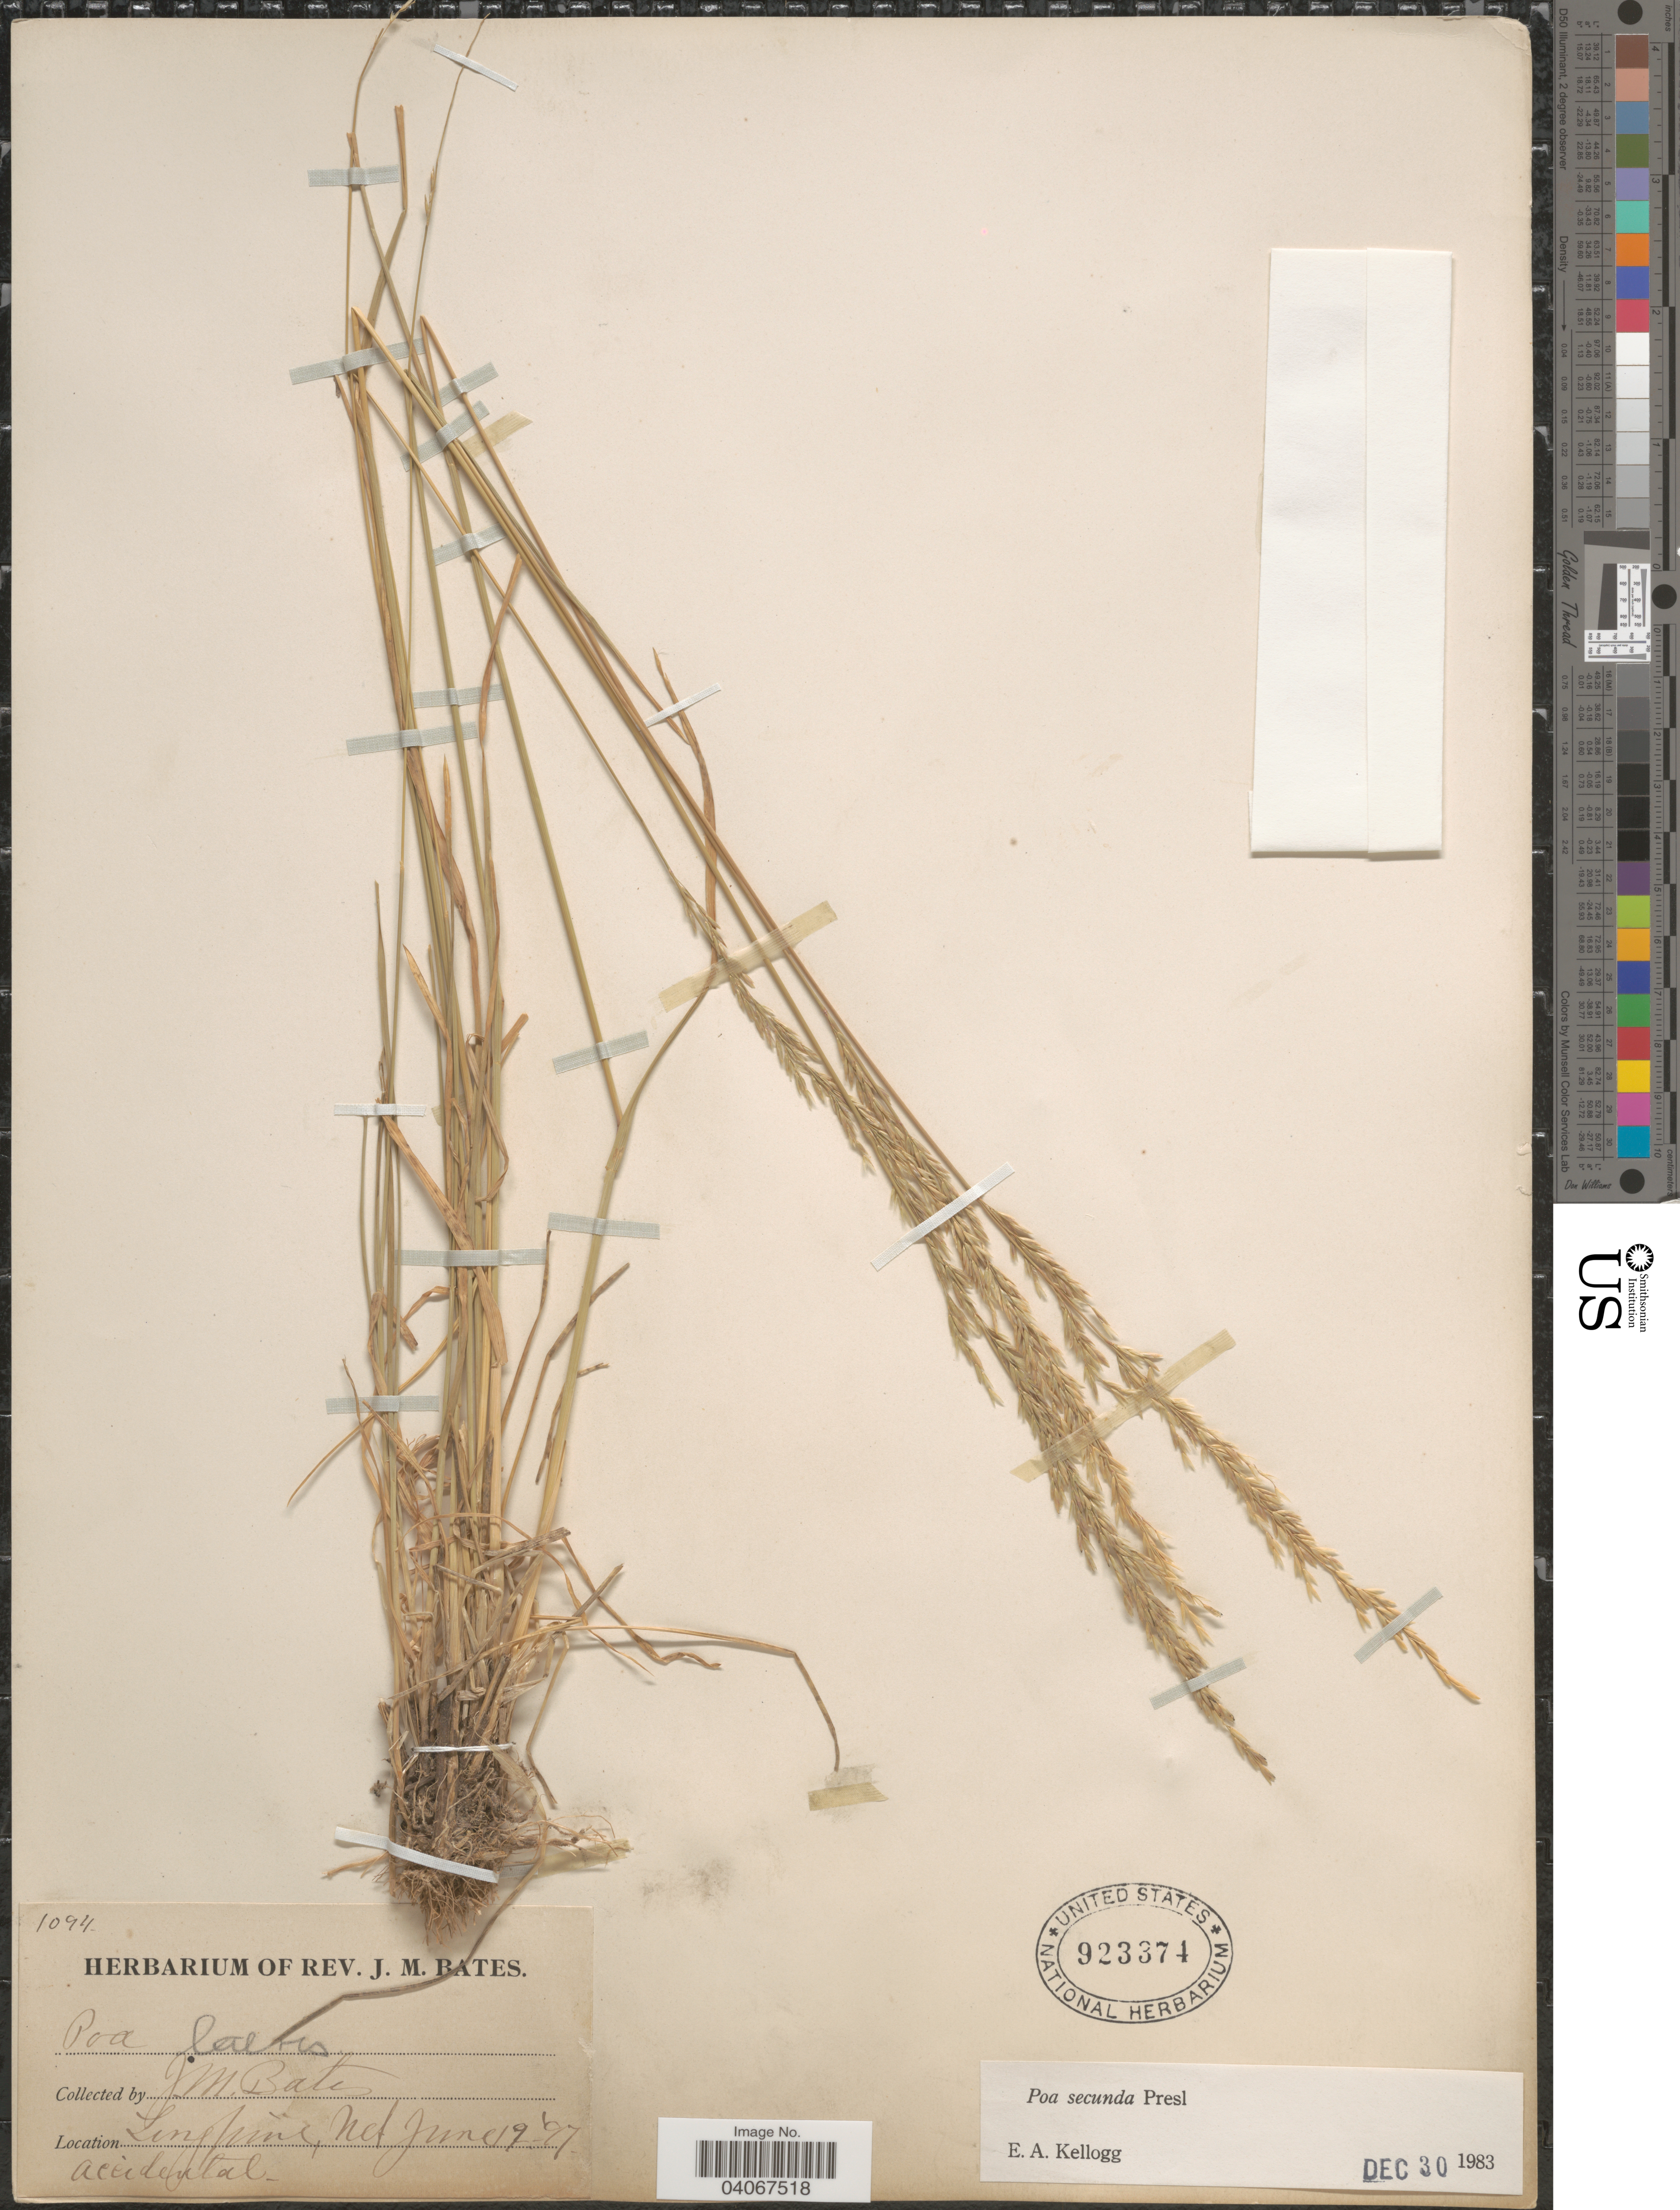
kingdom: Plantae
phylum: Tracheophyta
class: Liliopsida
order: Poales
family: Poaceae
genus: Poa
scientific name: Poa secunda subsp. secunda var. secunda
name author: J. Presl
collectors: J. Bates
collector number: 1094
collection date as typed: Transcribed d/m/y: 19/6/97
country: United States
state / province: Nebraska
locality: Lingpin.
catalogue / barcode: US 923374